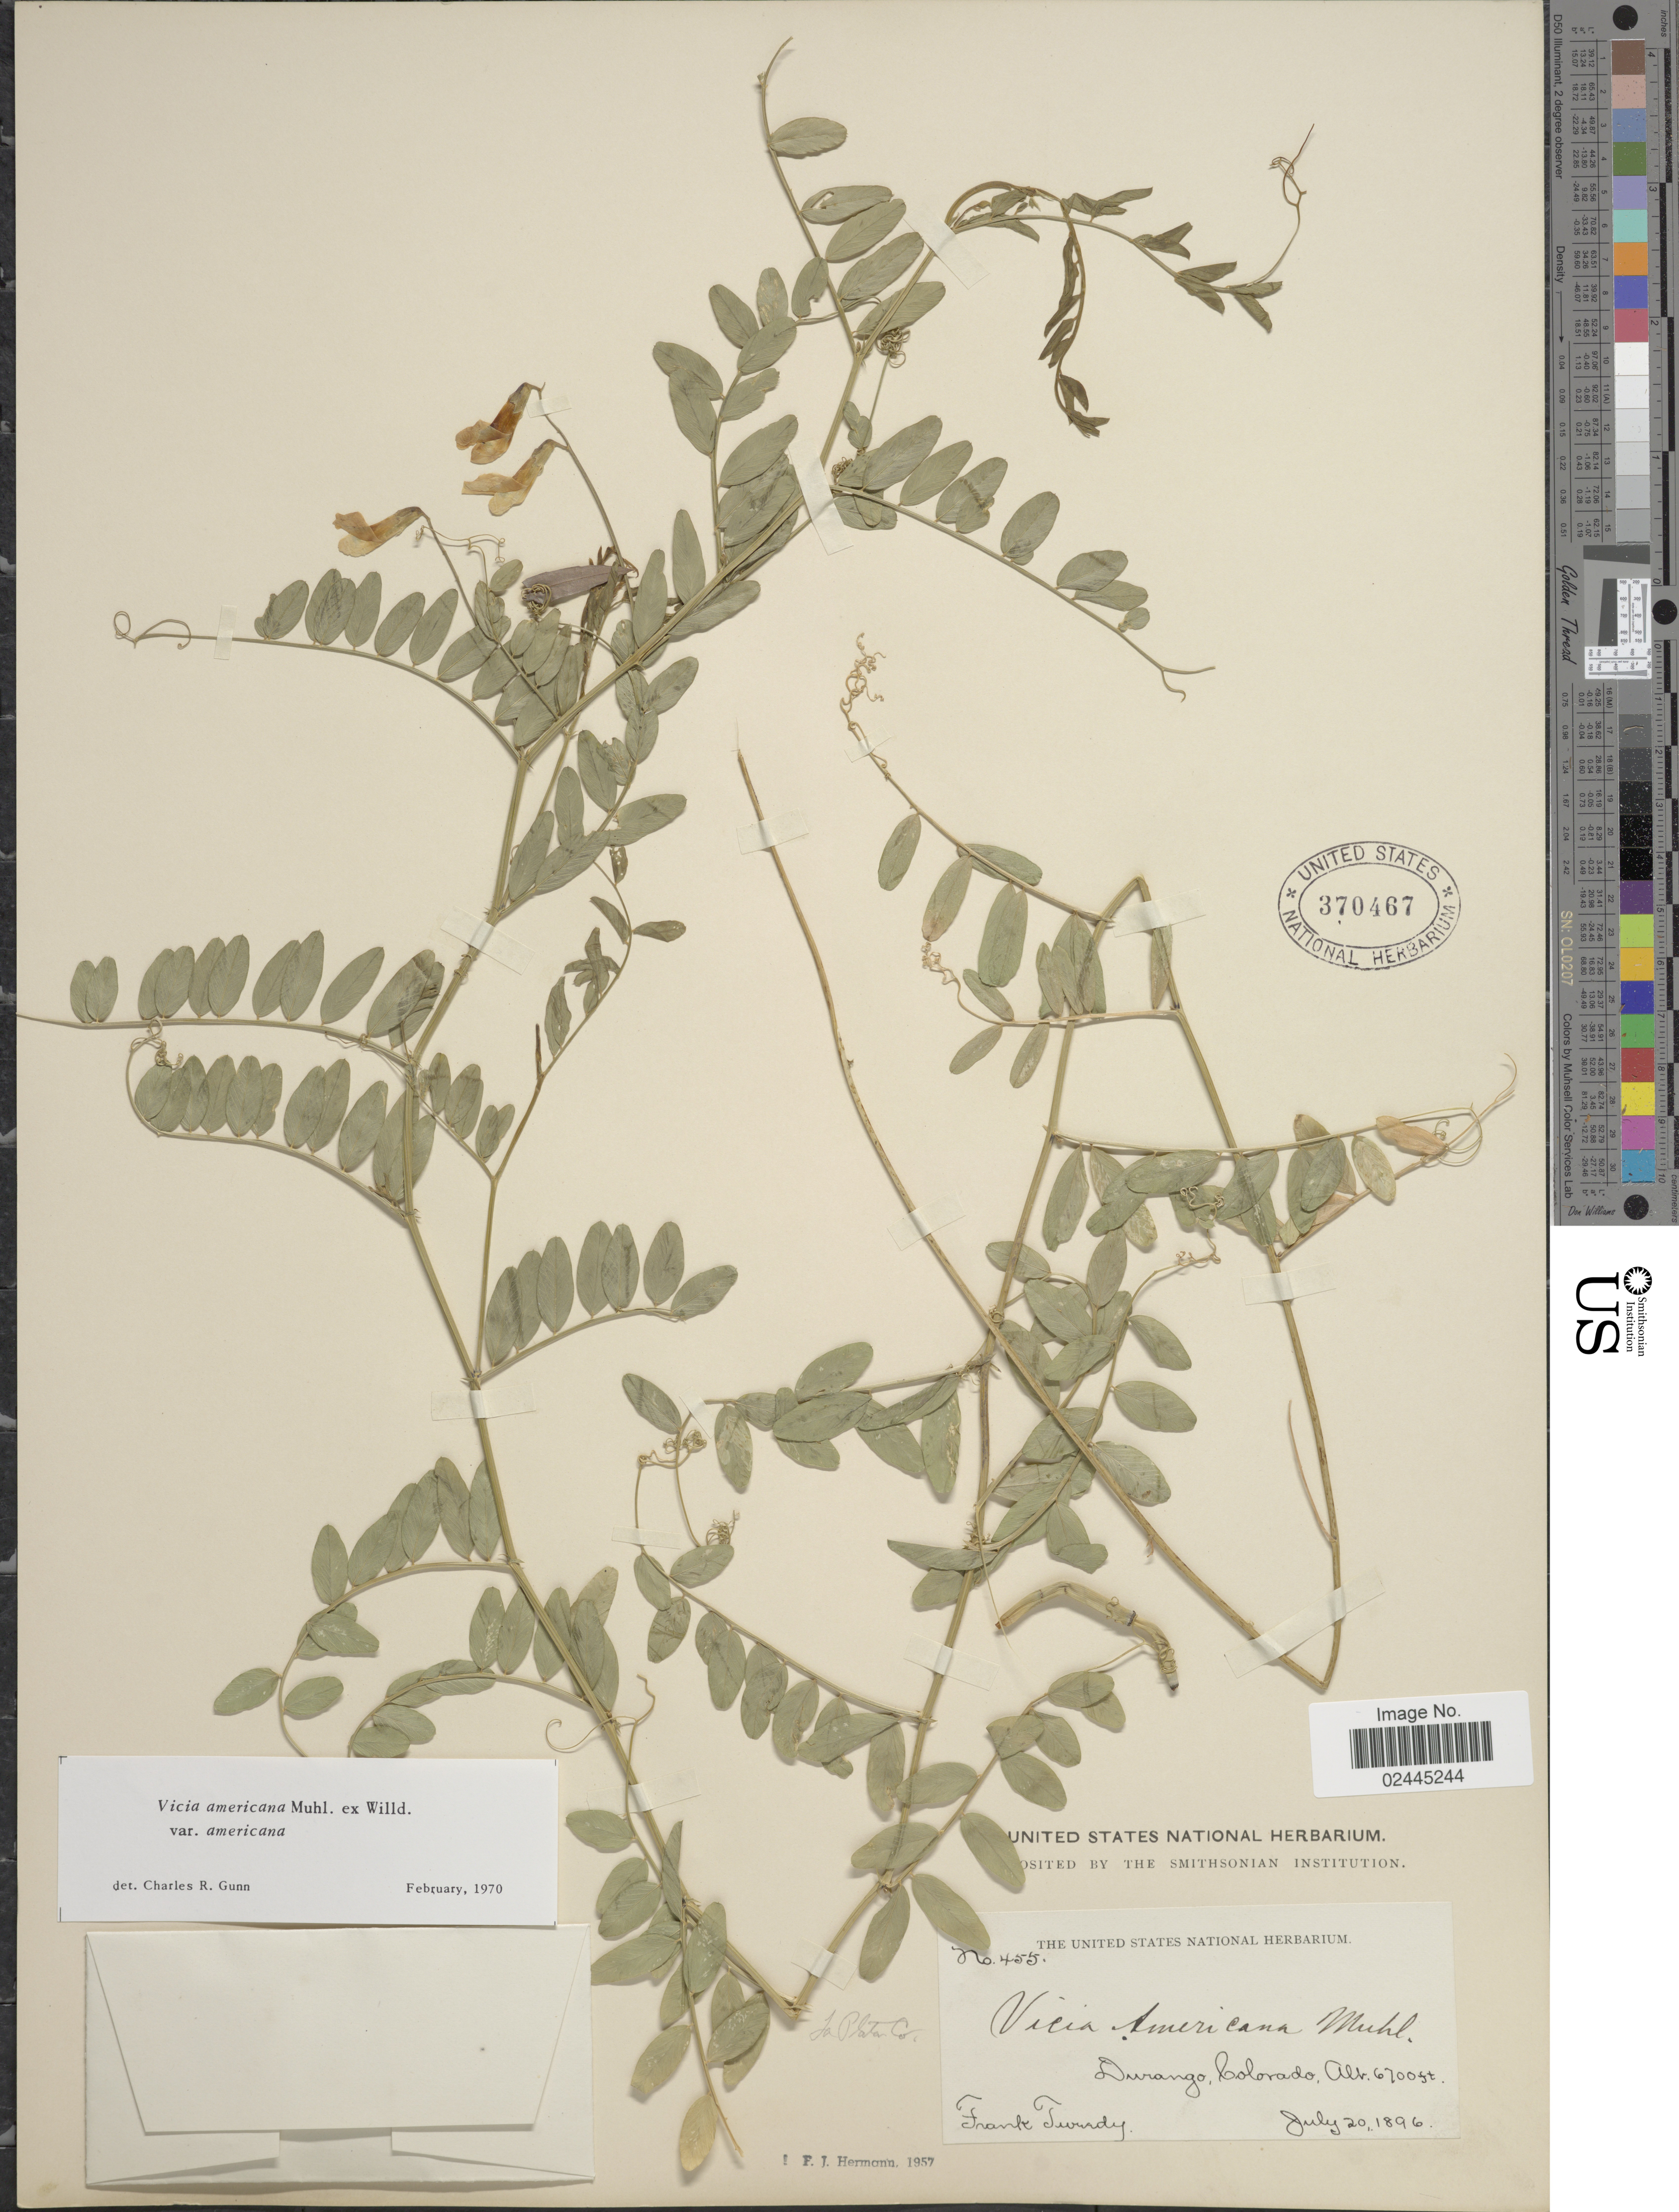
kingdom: Plantae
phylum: Tracheophyta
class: Magnoliopsida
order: Fabales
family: Fabaceae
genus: Vicia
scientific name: Vicia americana var. americana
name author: Muhl. ex Willd.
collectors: F. Tweedy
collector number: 455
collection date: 1896-07-20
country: United States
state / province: Colorado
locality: Durango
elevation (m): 2042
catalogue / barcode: US 370467